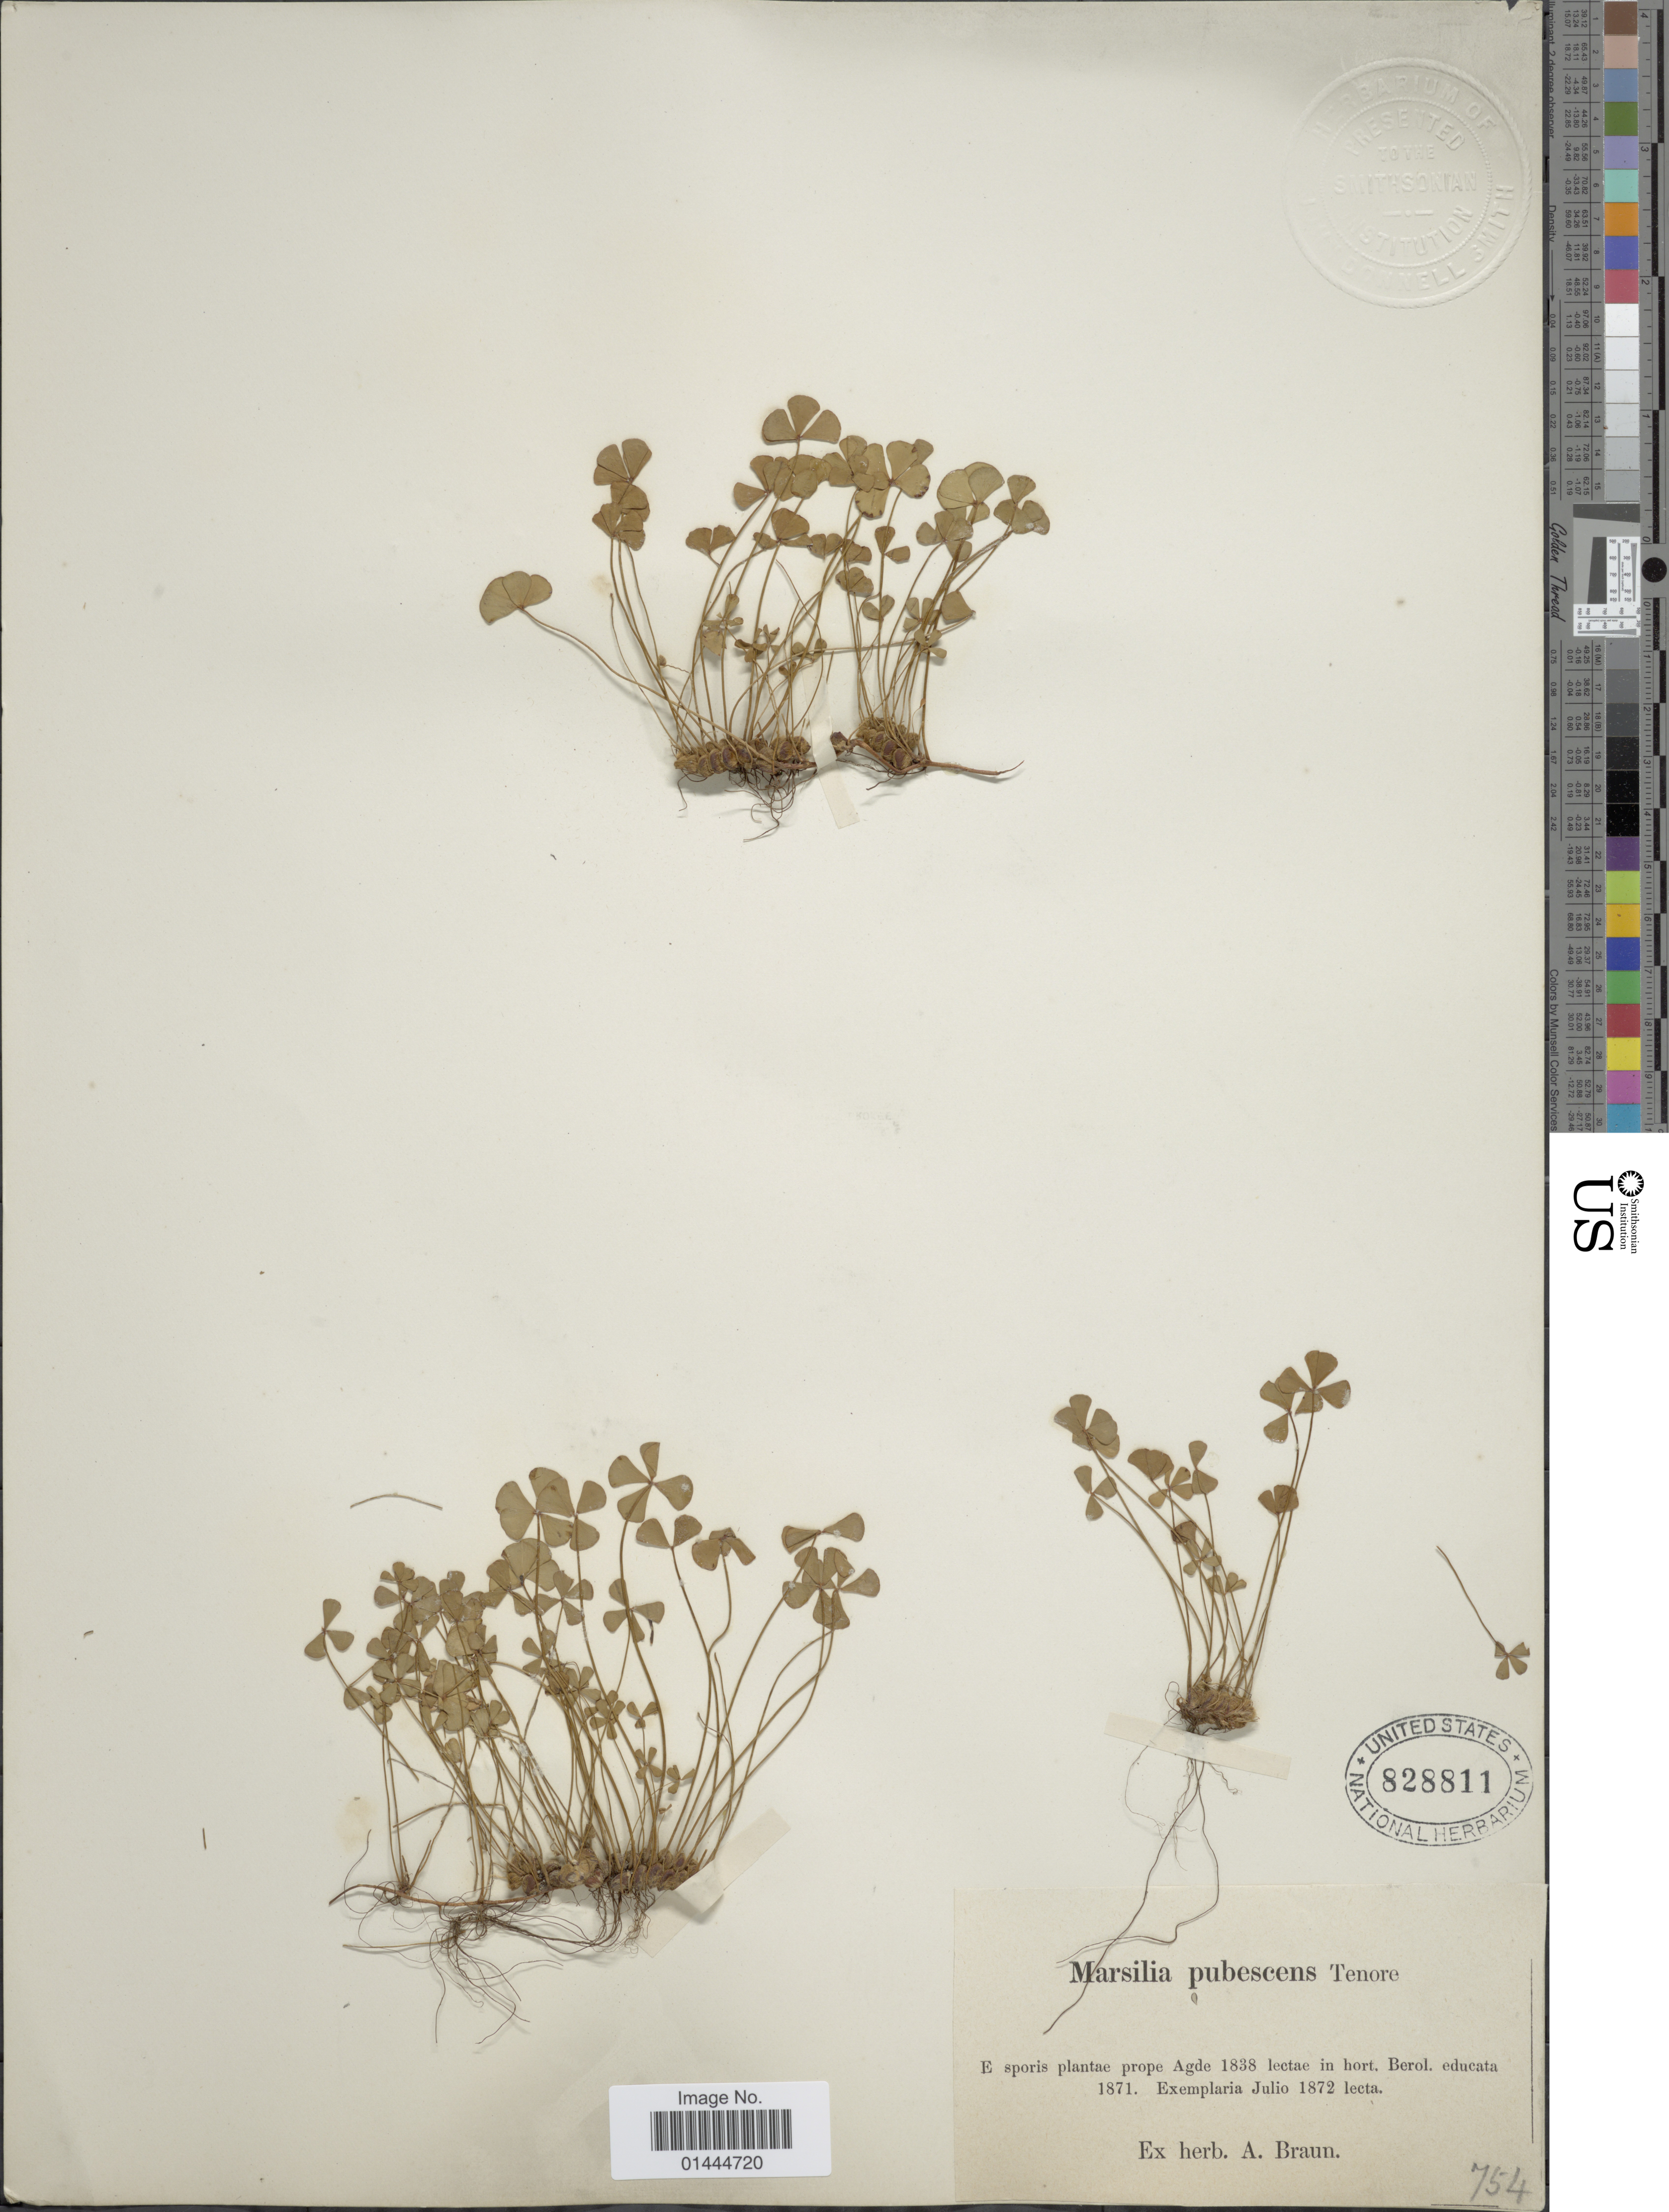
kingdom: Plantae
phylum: Tracheophyta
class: Polypodiopsida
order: Salviniales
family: Marsileaceae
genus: Marsilea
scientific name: Marsilea pubescens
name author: Ten.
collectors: ex herb. A. Braun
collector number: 754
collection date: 1872-07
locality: In hort. Berol. educata.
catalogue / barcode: US 828811